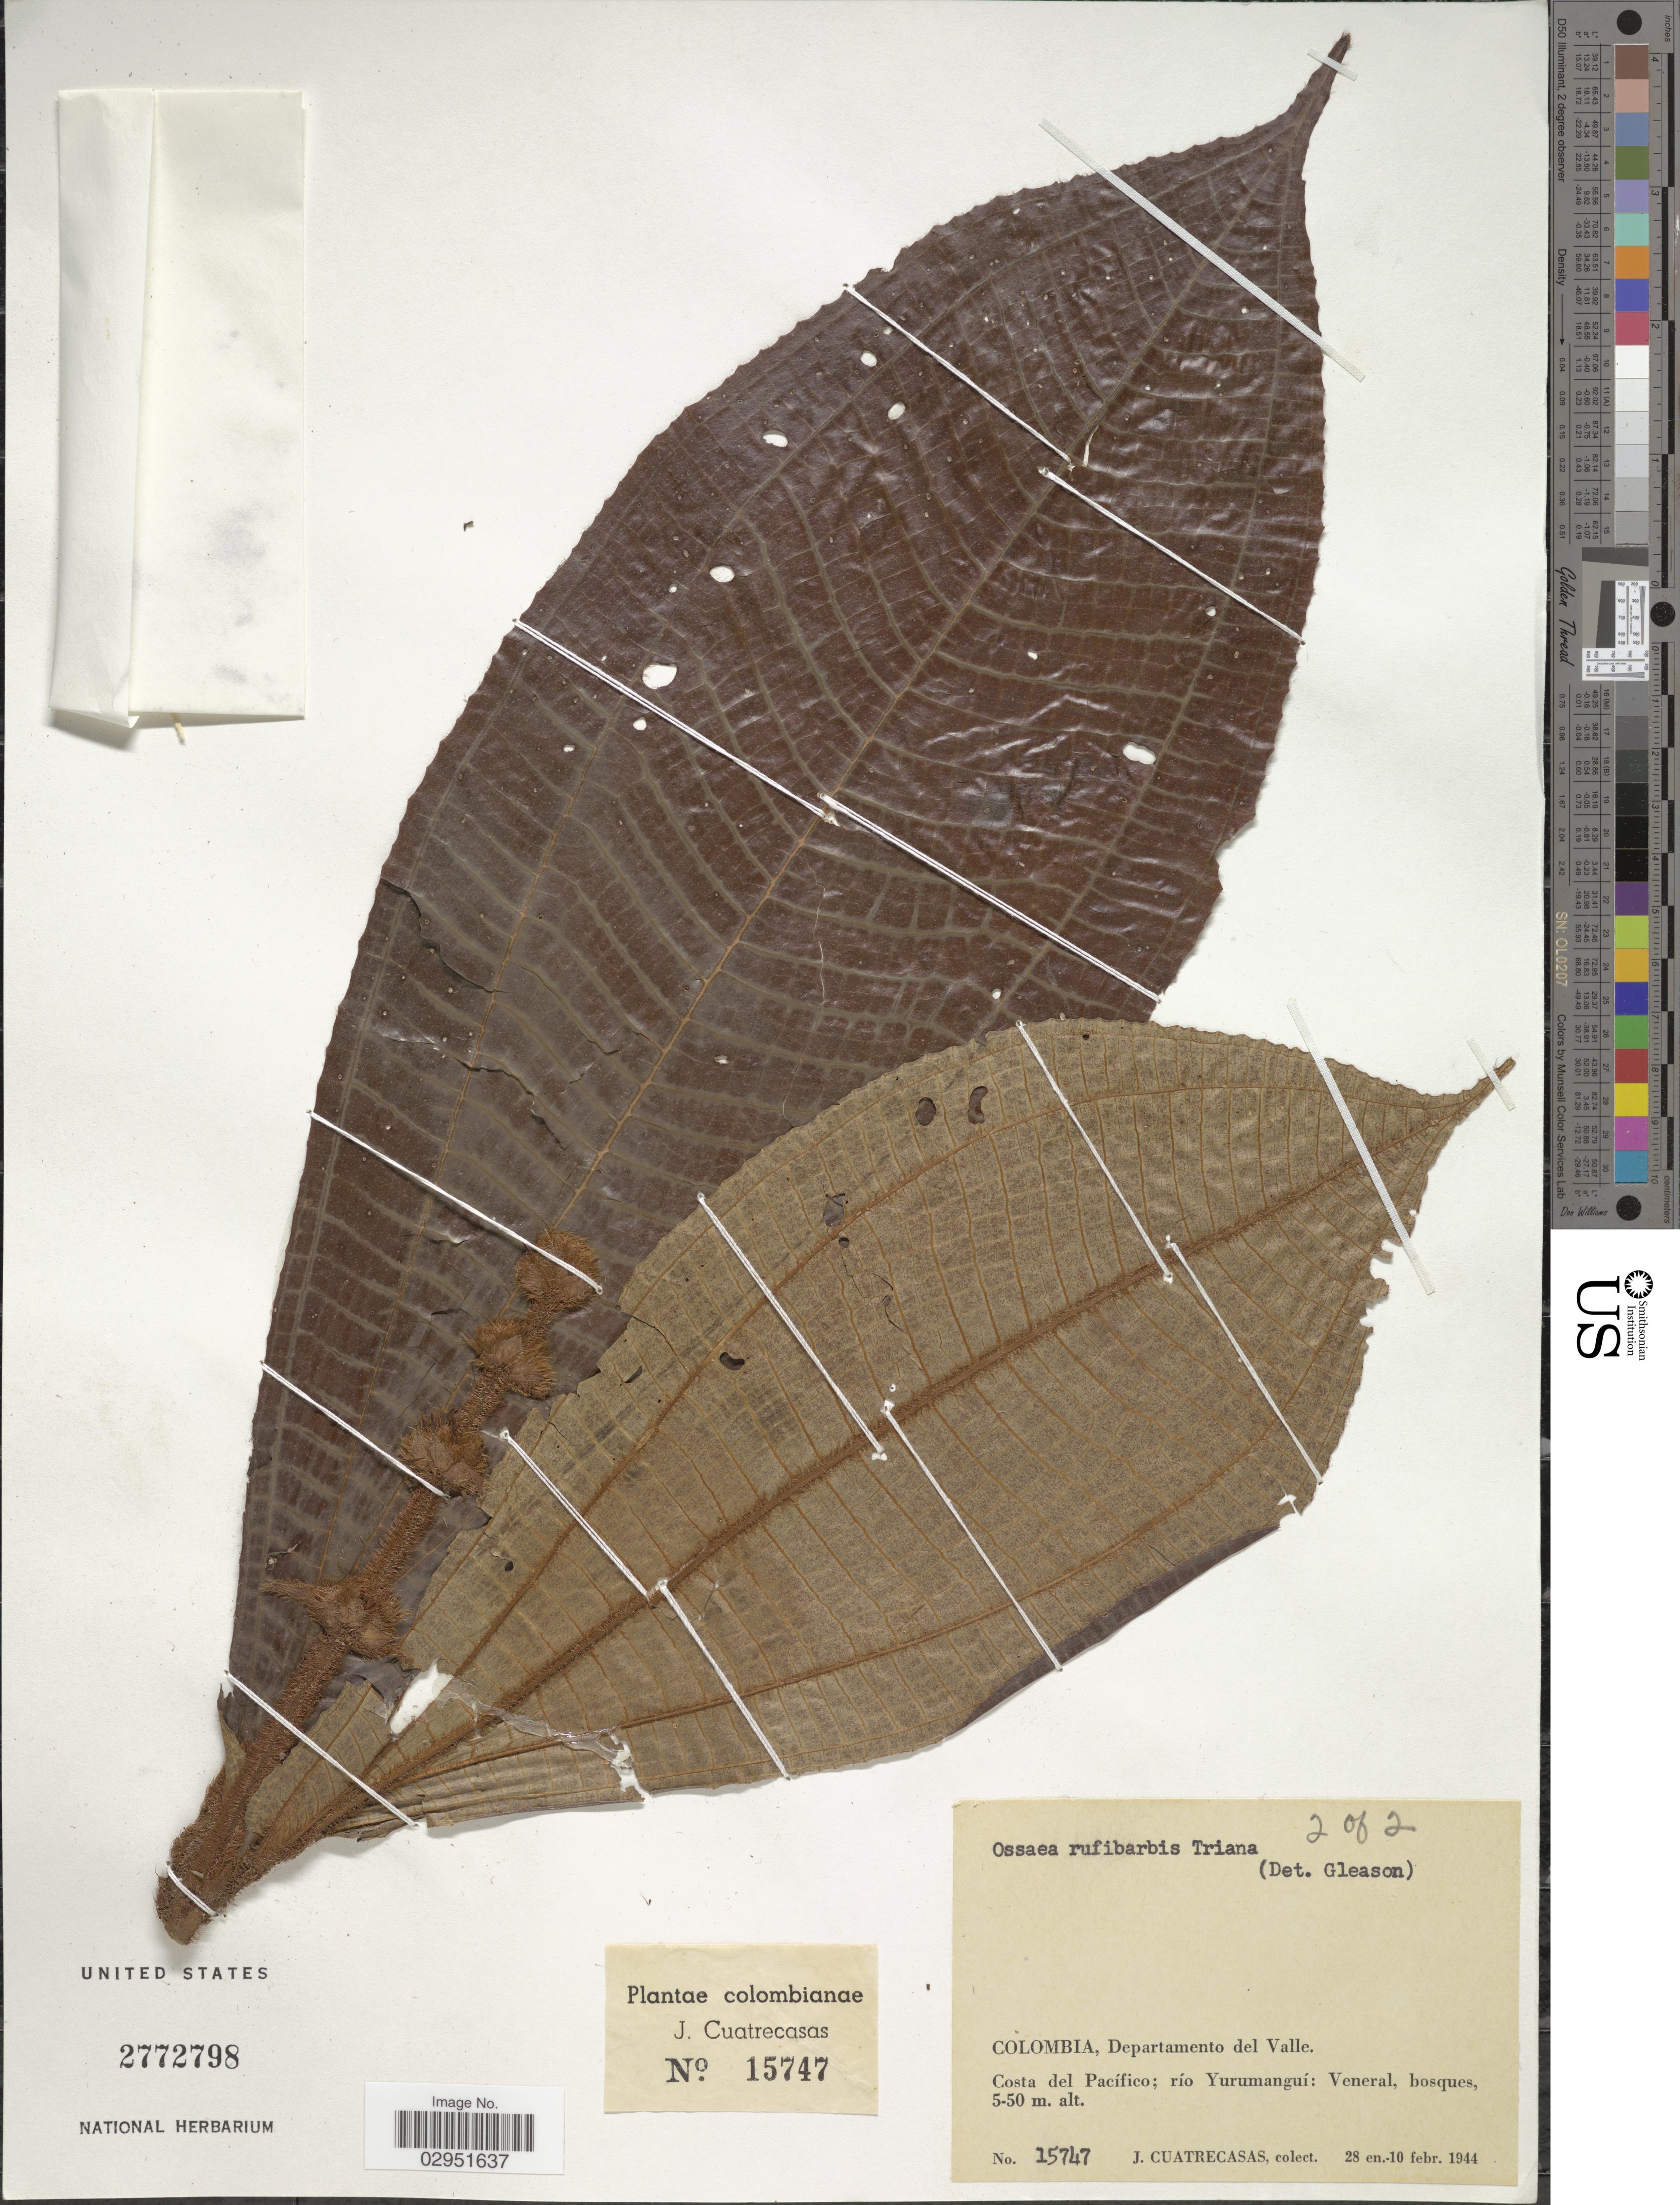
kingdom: Plantae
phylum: Tracheophyta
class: Magnoliopsida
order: Myrtales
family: Melastomataceae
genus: Ossaea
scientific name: Ossaea rufibarbis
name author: Triana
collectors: J. Cuatrecasas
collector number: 15747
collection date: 1944-01-28/1944-02-10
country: Colombia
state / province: Valle del Cauca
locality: Departamento del Valle. Costa del Pacífico; río Yurumanguí.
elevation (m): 5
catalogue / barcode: US 2772798